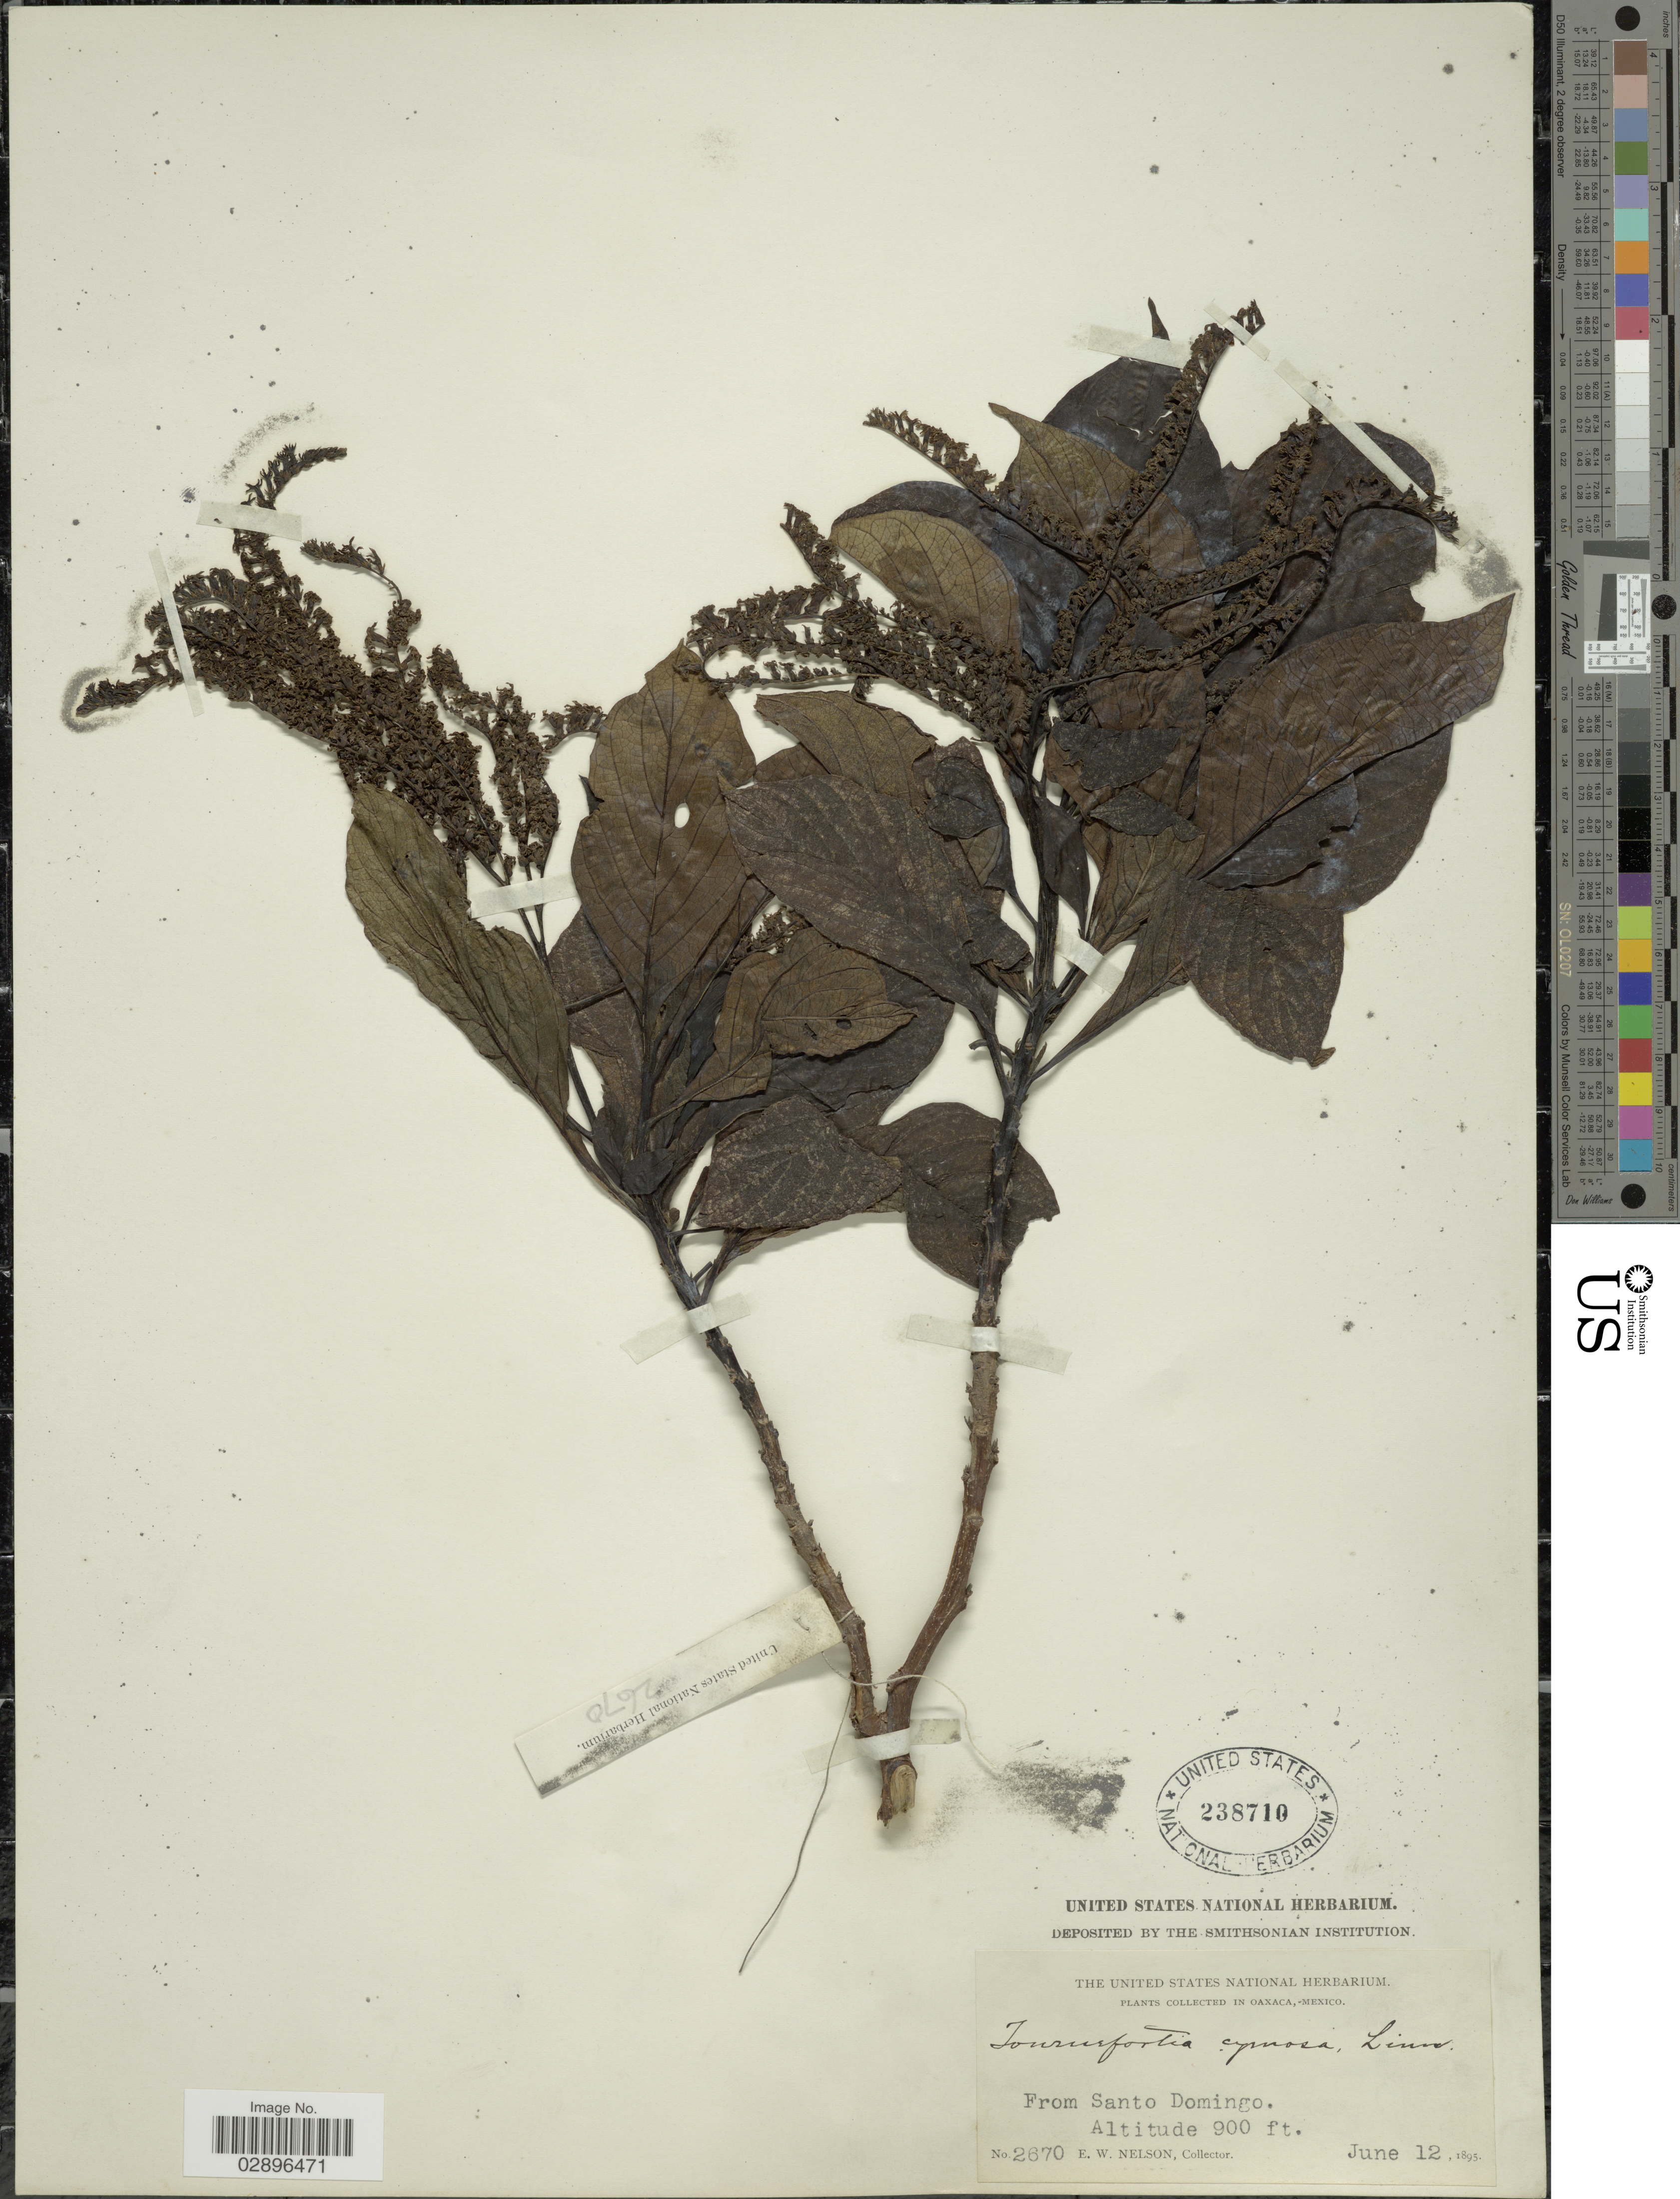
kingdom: Plantae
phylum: Tracheophyta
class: Magnoliopsida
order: Boraginales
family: Heliotropiaceae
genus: Tournefortia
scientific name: Tournefortia glabra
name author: L.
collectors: E. W. Nelson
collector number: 2670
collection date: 1895-06-12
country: Mexico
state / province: Oaxaca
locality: From Santo Domingo.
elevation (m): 274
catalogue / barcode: US 238710